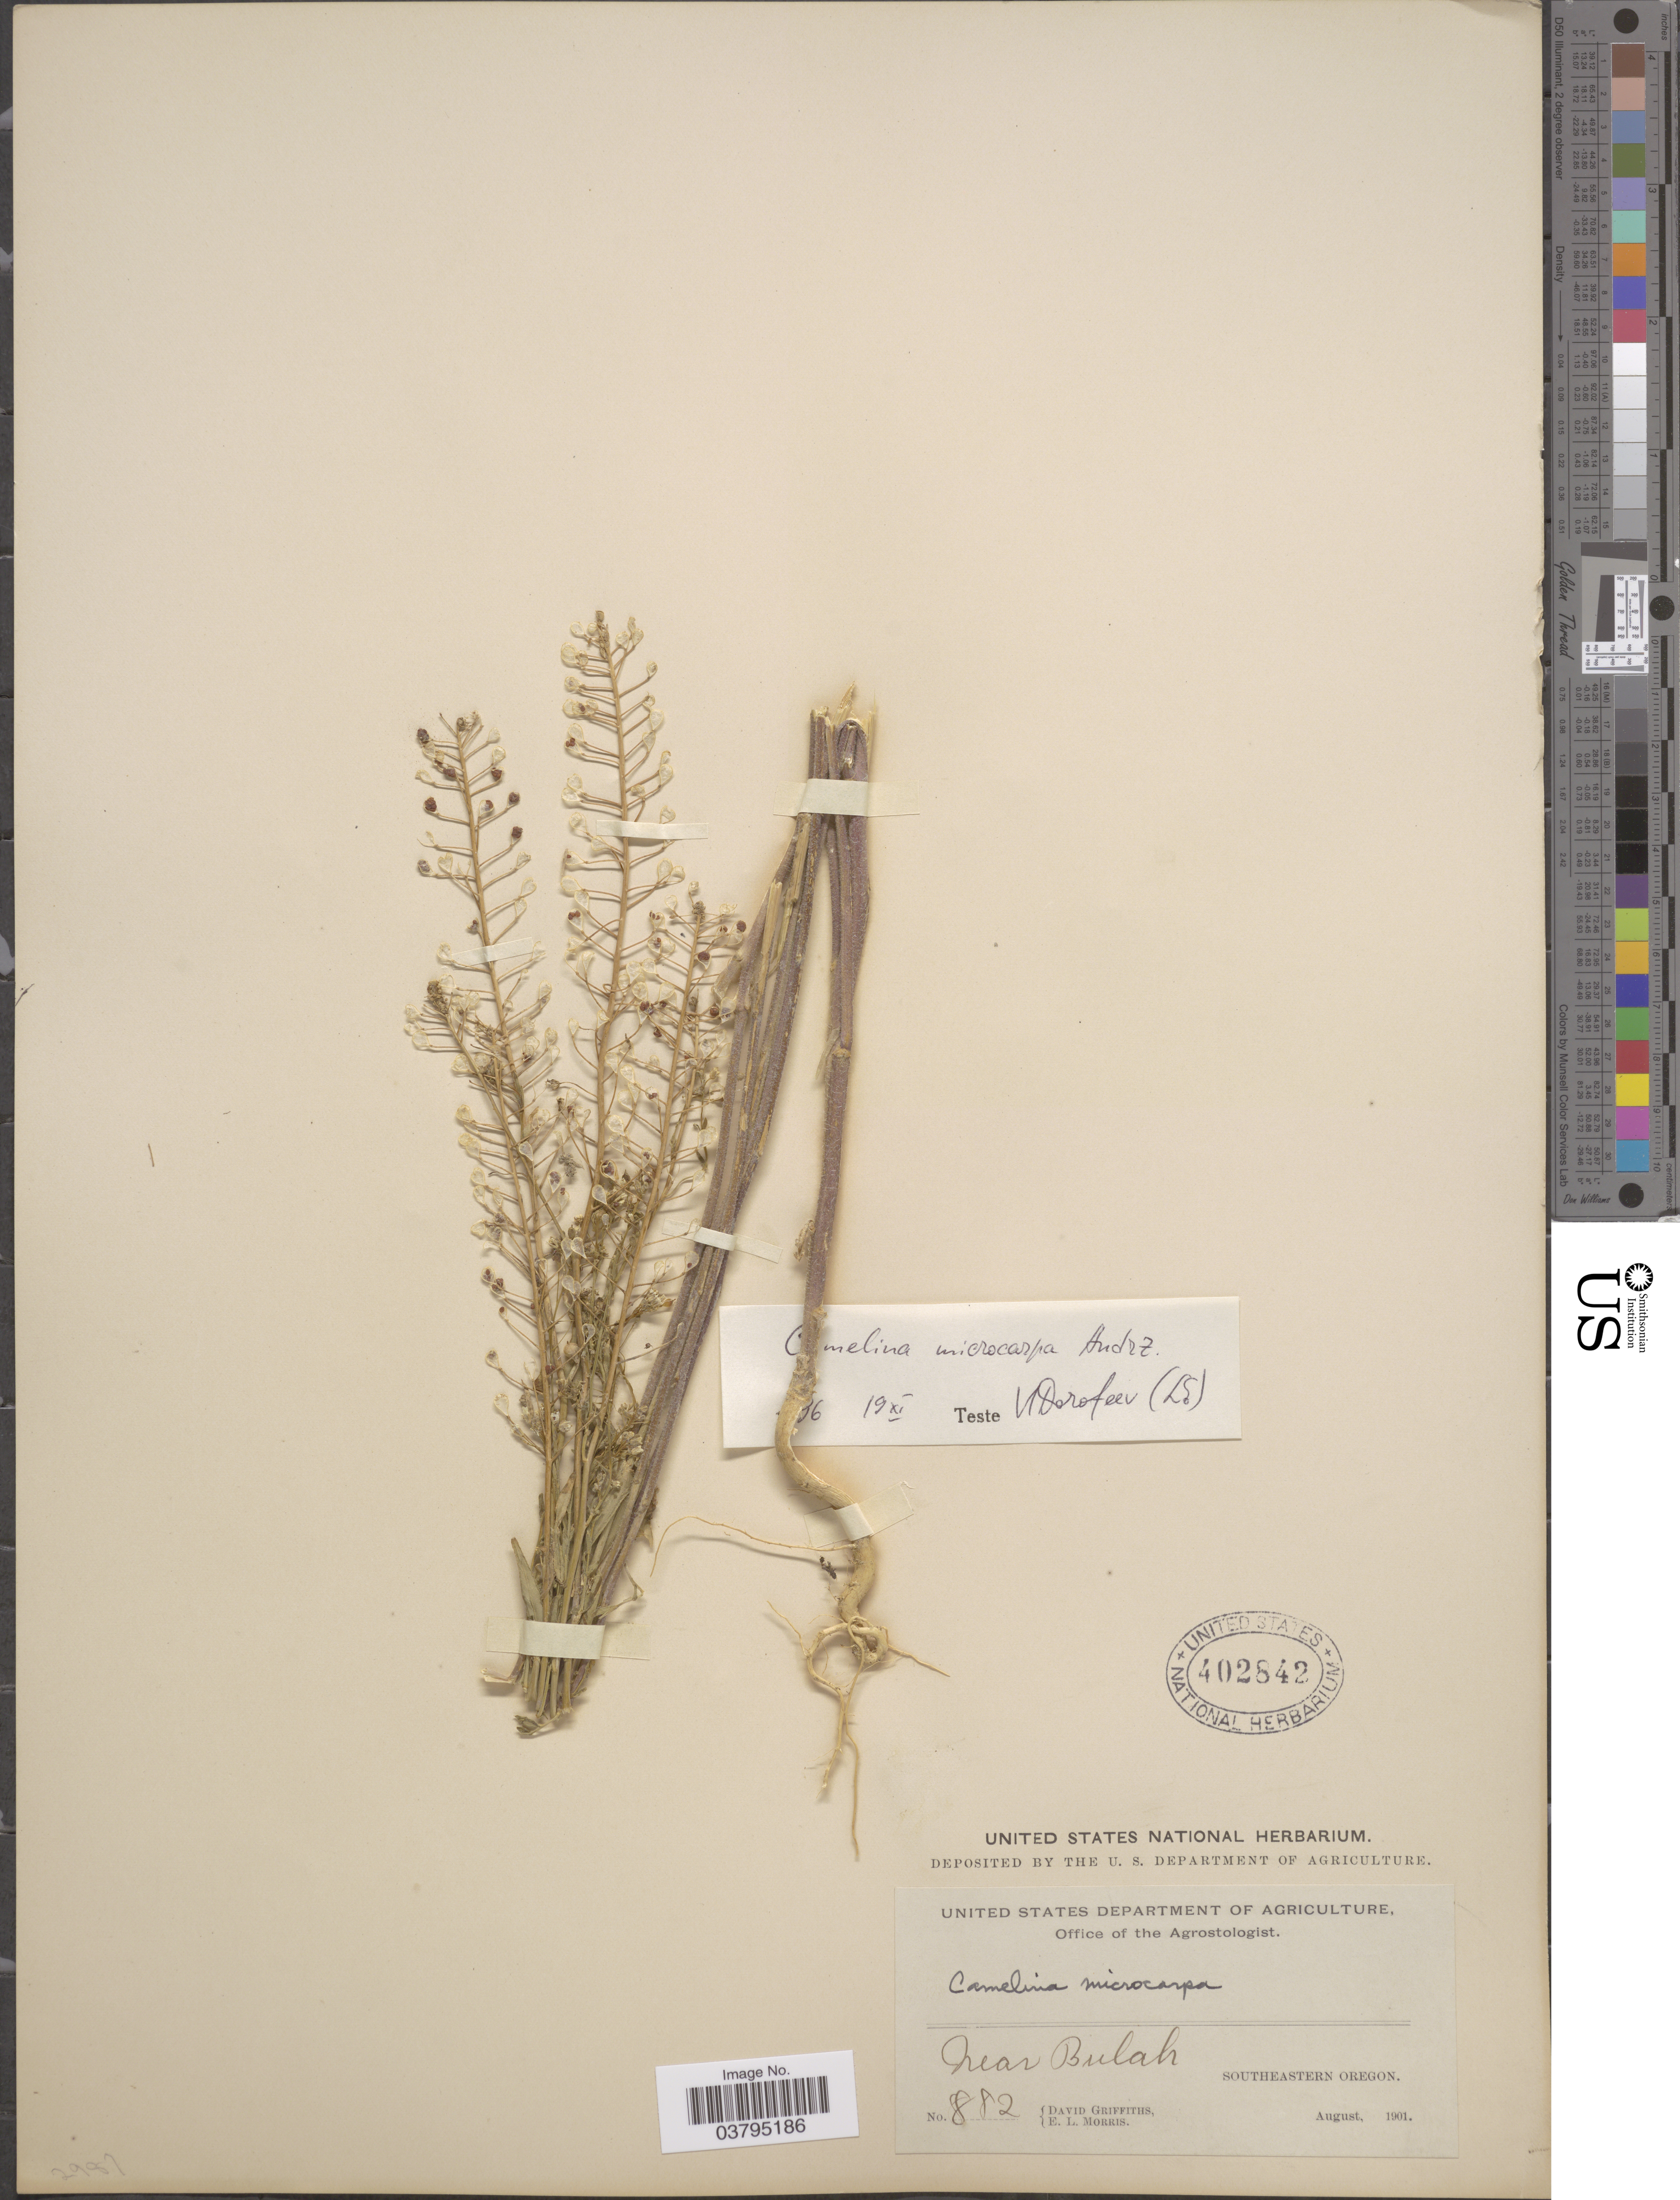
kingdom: Plantae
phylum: Tracheophyta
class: Magnoliopsida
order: Brassicales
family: Brassicaceae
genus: Camelina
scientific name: Camelina microcarpa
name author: DC.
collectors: D. Griffiths & E. Morris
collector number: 882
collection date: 1901-08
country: United States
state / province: Oregon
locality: Near Bulah, Southeastern Oregon.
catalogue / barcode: US 402842